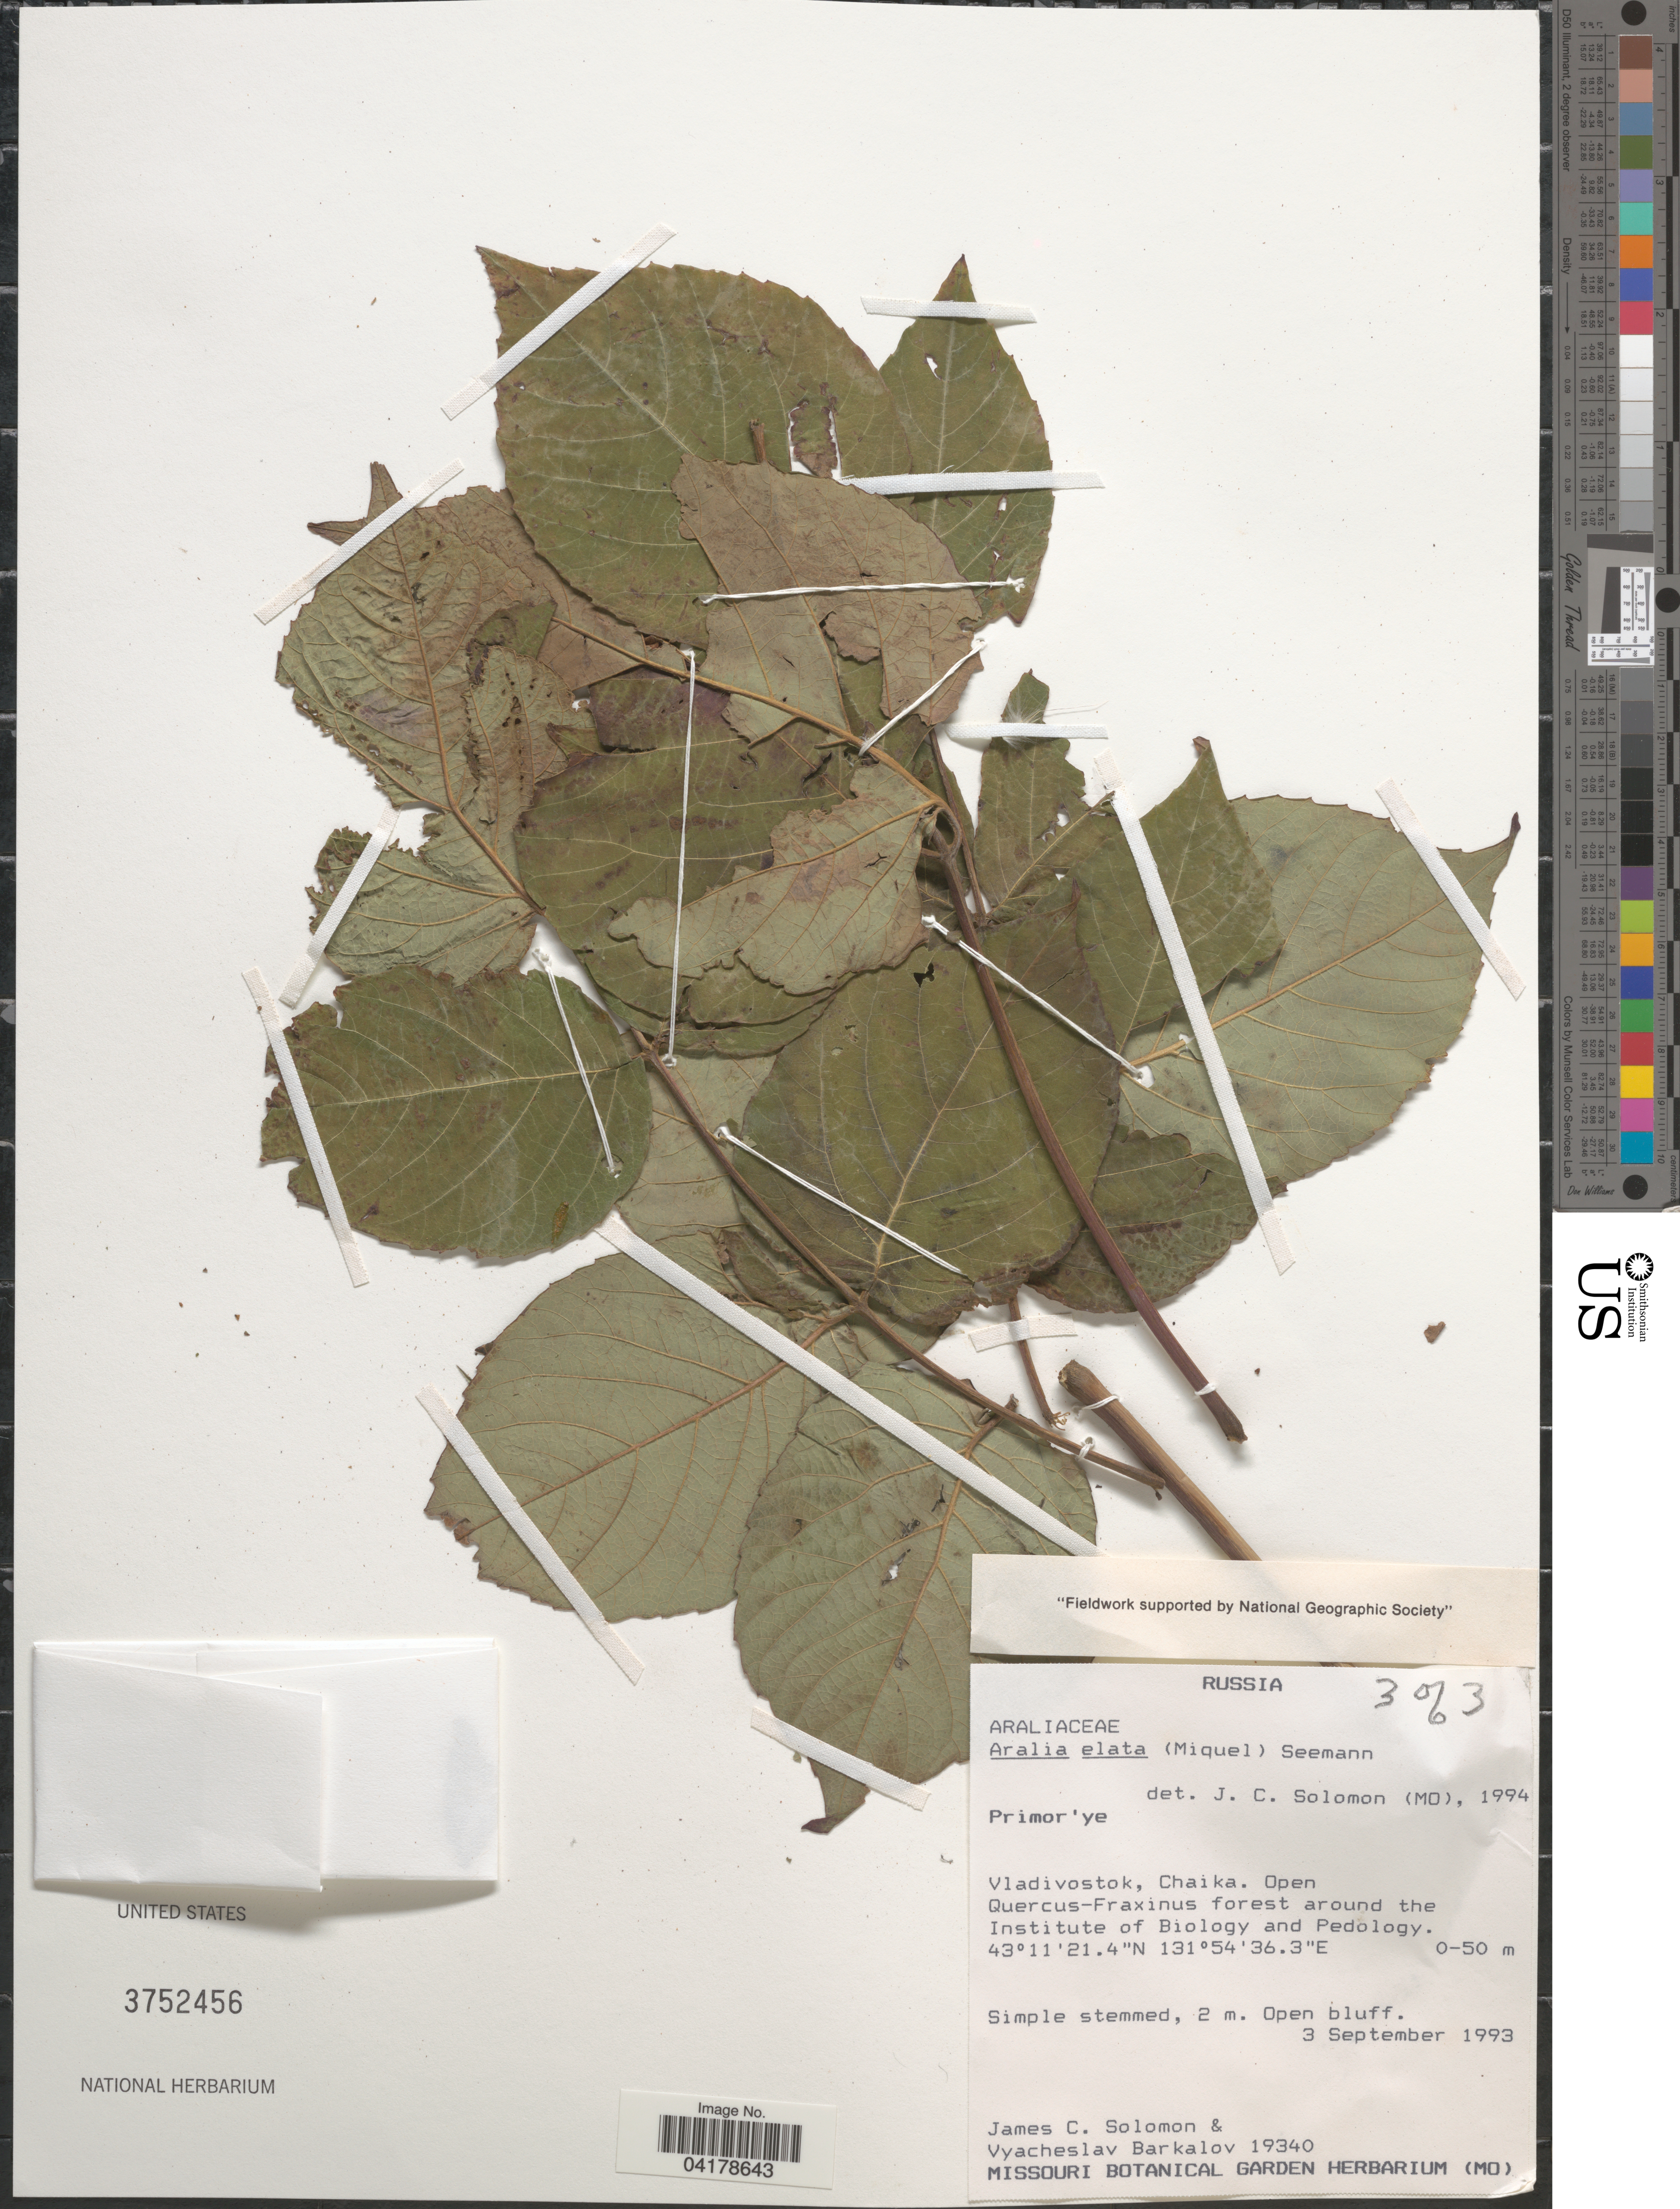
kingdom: Plantae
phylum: Tracheophyta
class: Magnoliopsida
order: Apiales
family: Araliaceae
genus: Aralia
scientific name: Aralia elata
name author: (Miq.) Seem.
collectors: J. C. Solomon & V. Barkalov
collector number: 19340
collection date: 1993-09-03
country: Russian Federation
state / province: Primorsky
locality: Russia. Primor'ye. Vladivostok, Chaika. Open Quercus-Fraxinus forest around the Institute of Biology and Pedology.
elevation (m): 0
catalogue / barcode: US 3752456